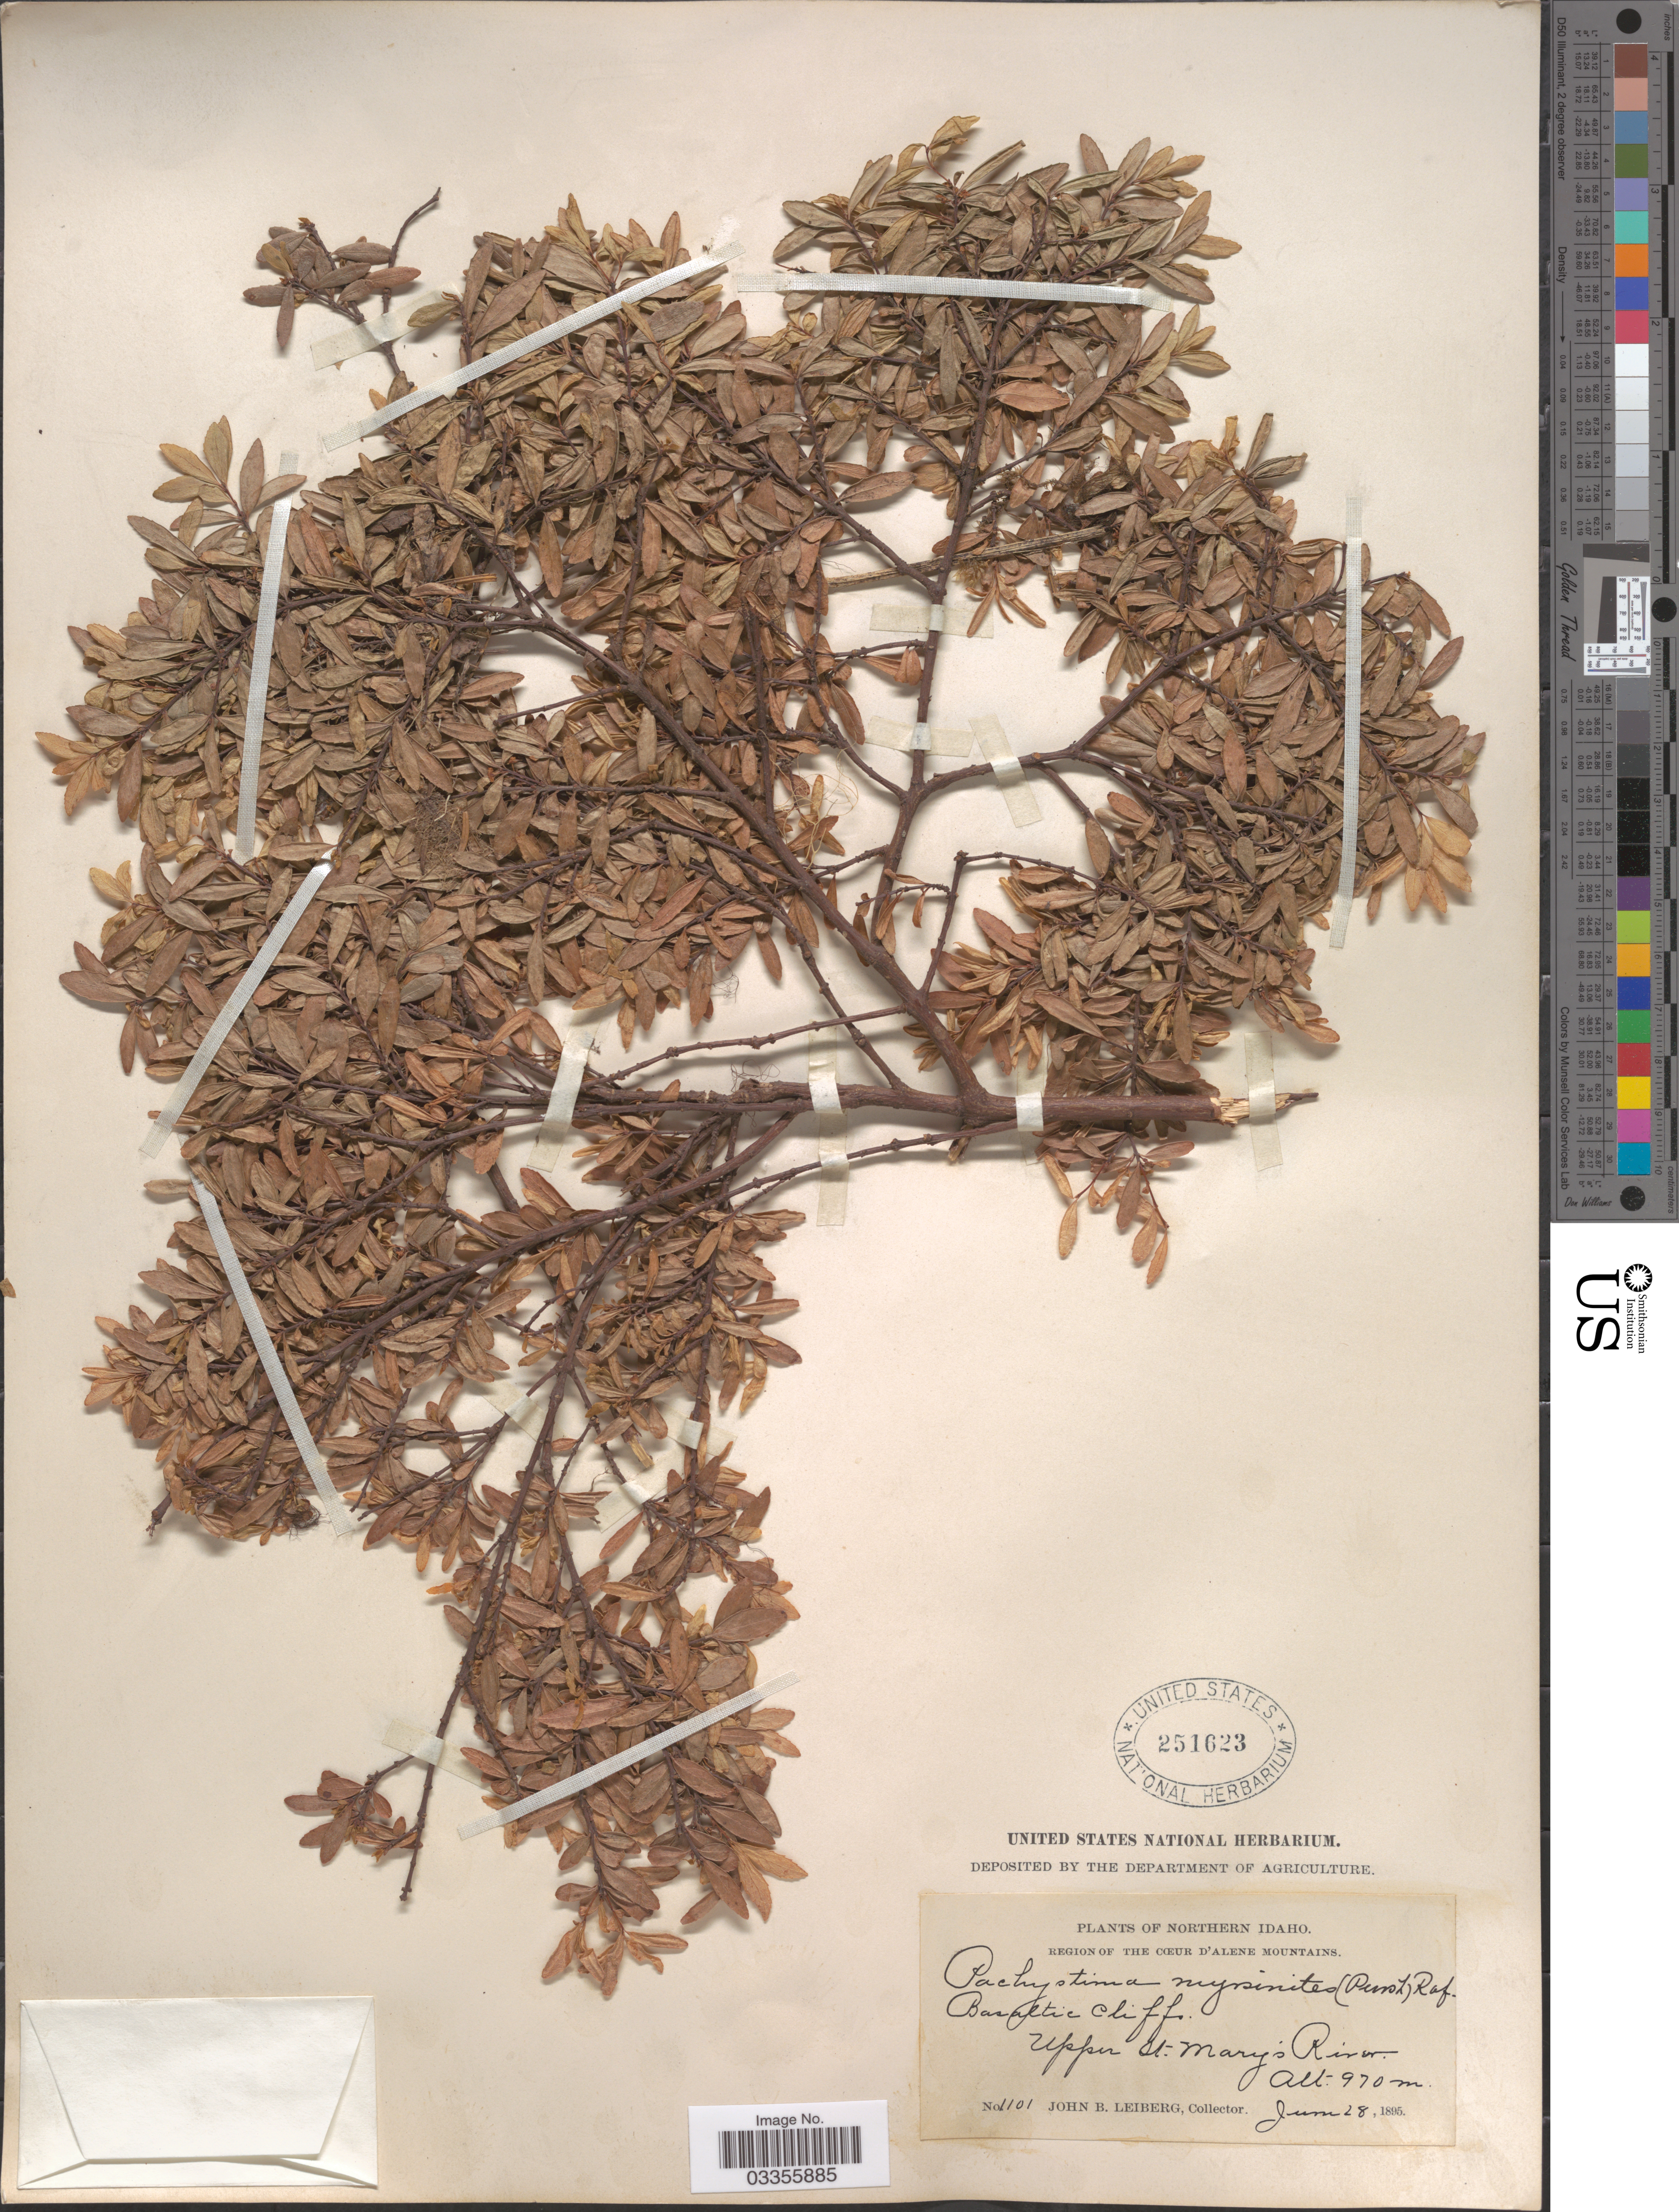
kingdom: Plantae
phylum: Tracheophyta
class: Magnoliopsida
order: Celastrales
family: Celastraceae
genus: Paxistima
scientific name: Paxistima myrsinites subsp. myrsinites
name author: (Pursh) Raf.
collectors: J. Leiberg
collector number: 1101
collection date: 1895-06-28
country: United States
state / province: Idaho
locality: Northern Idaho. Region of the Cɶur D'Alene Mountains. Upper St. Mary's River.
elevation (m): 970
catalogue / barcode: US 251623